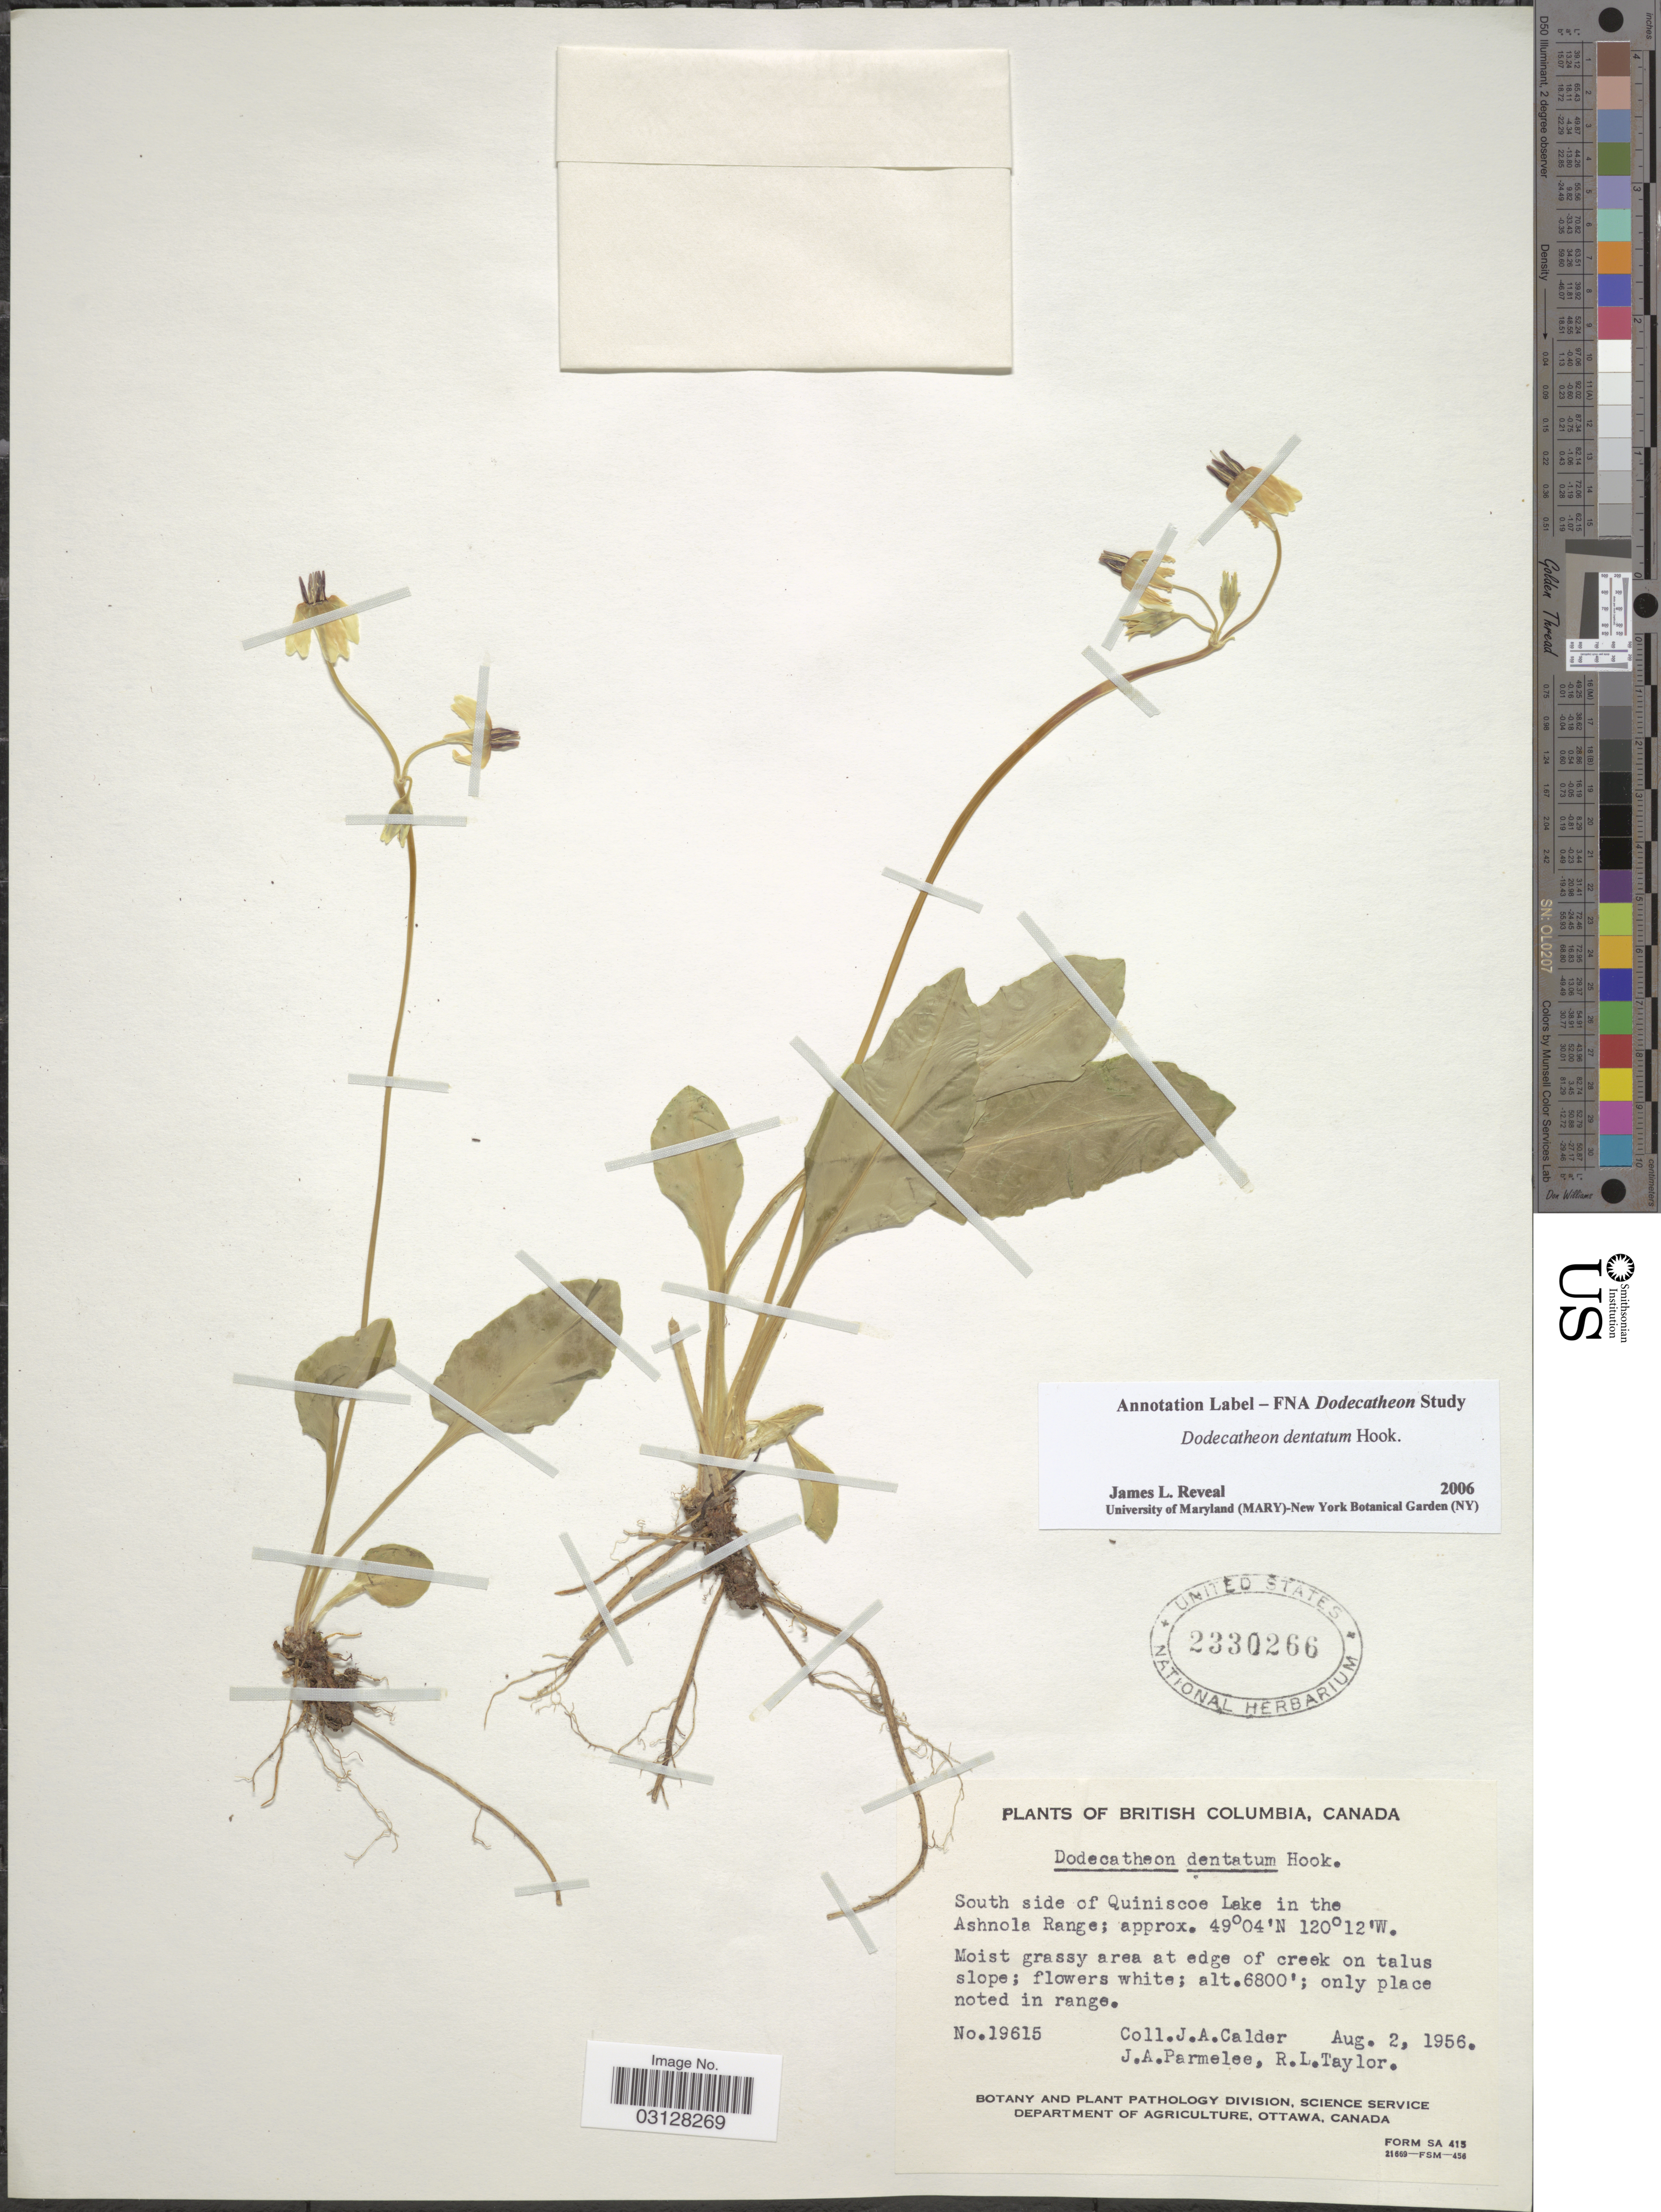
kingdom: Plantae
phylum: Tracheophyta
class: Magnoliopsida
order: Ericales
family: Primulaceae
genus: Dodecatheon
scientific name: Dodecatheon dentatum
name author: Hook.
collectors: J. A. Calder, J. A. Parmelee & R. Taylor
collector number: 19615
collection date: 1956-08-02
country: Canada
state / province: British Columbia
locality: South side of Quiniscoe Lake in the Ashnola Range.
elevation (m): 2073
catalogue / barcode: US 2330266